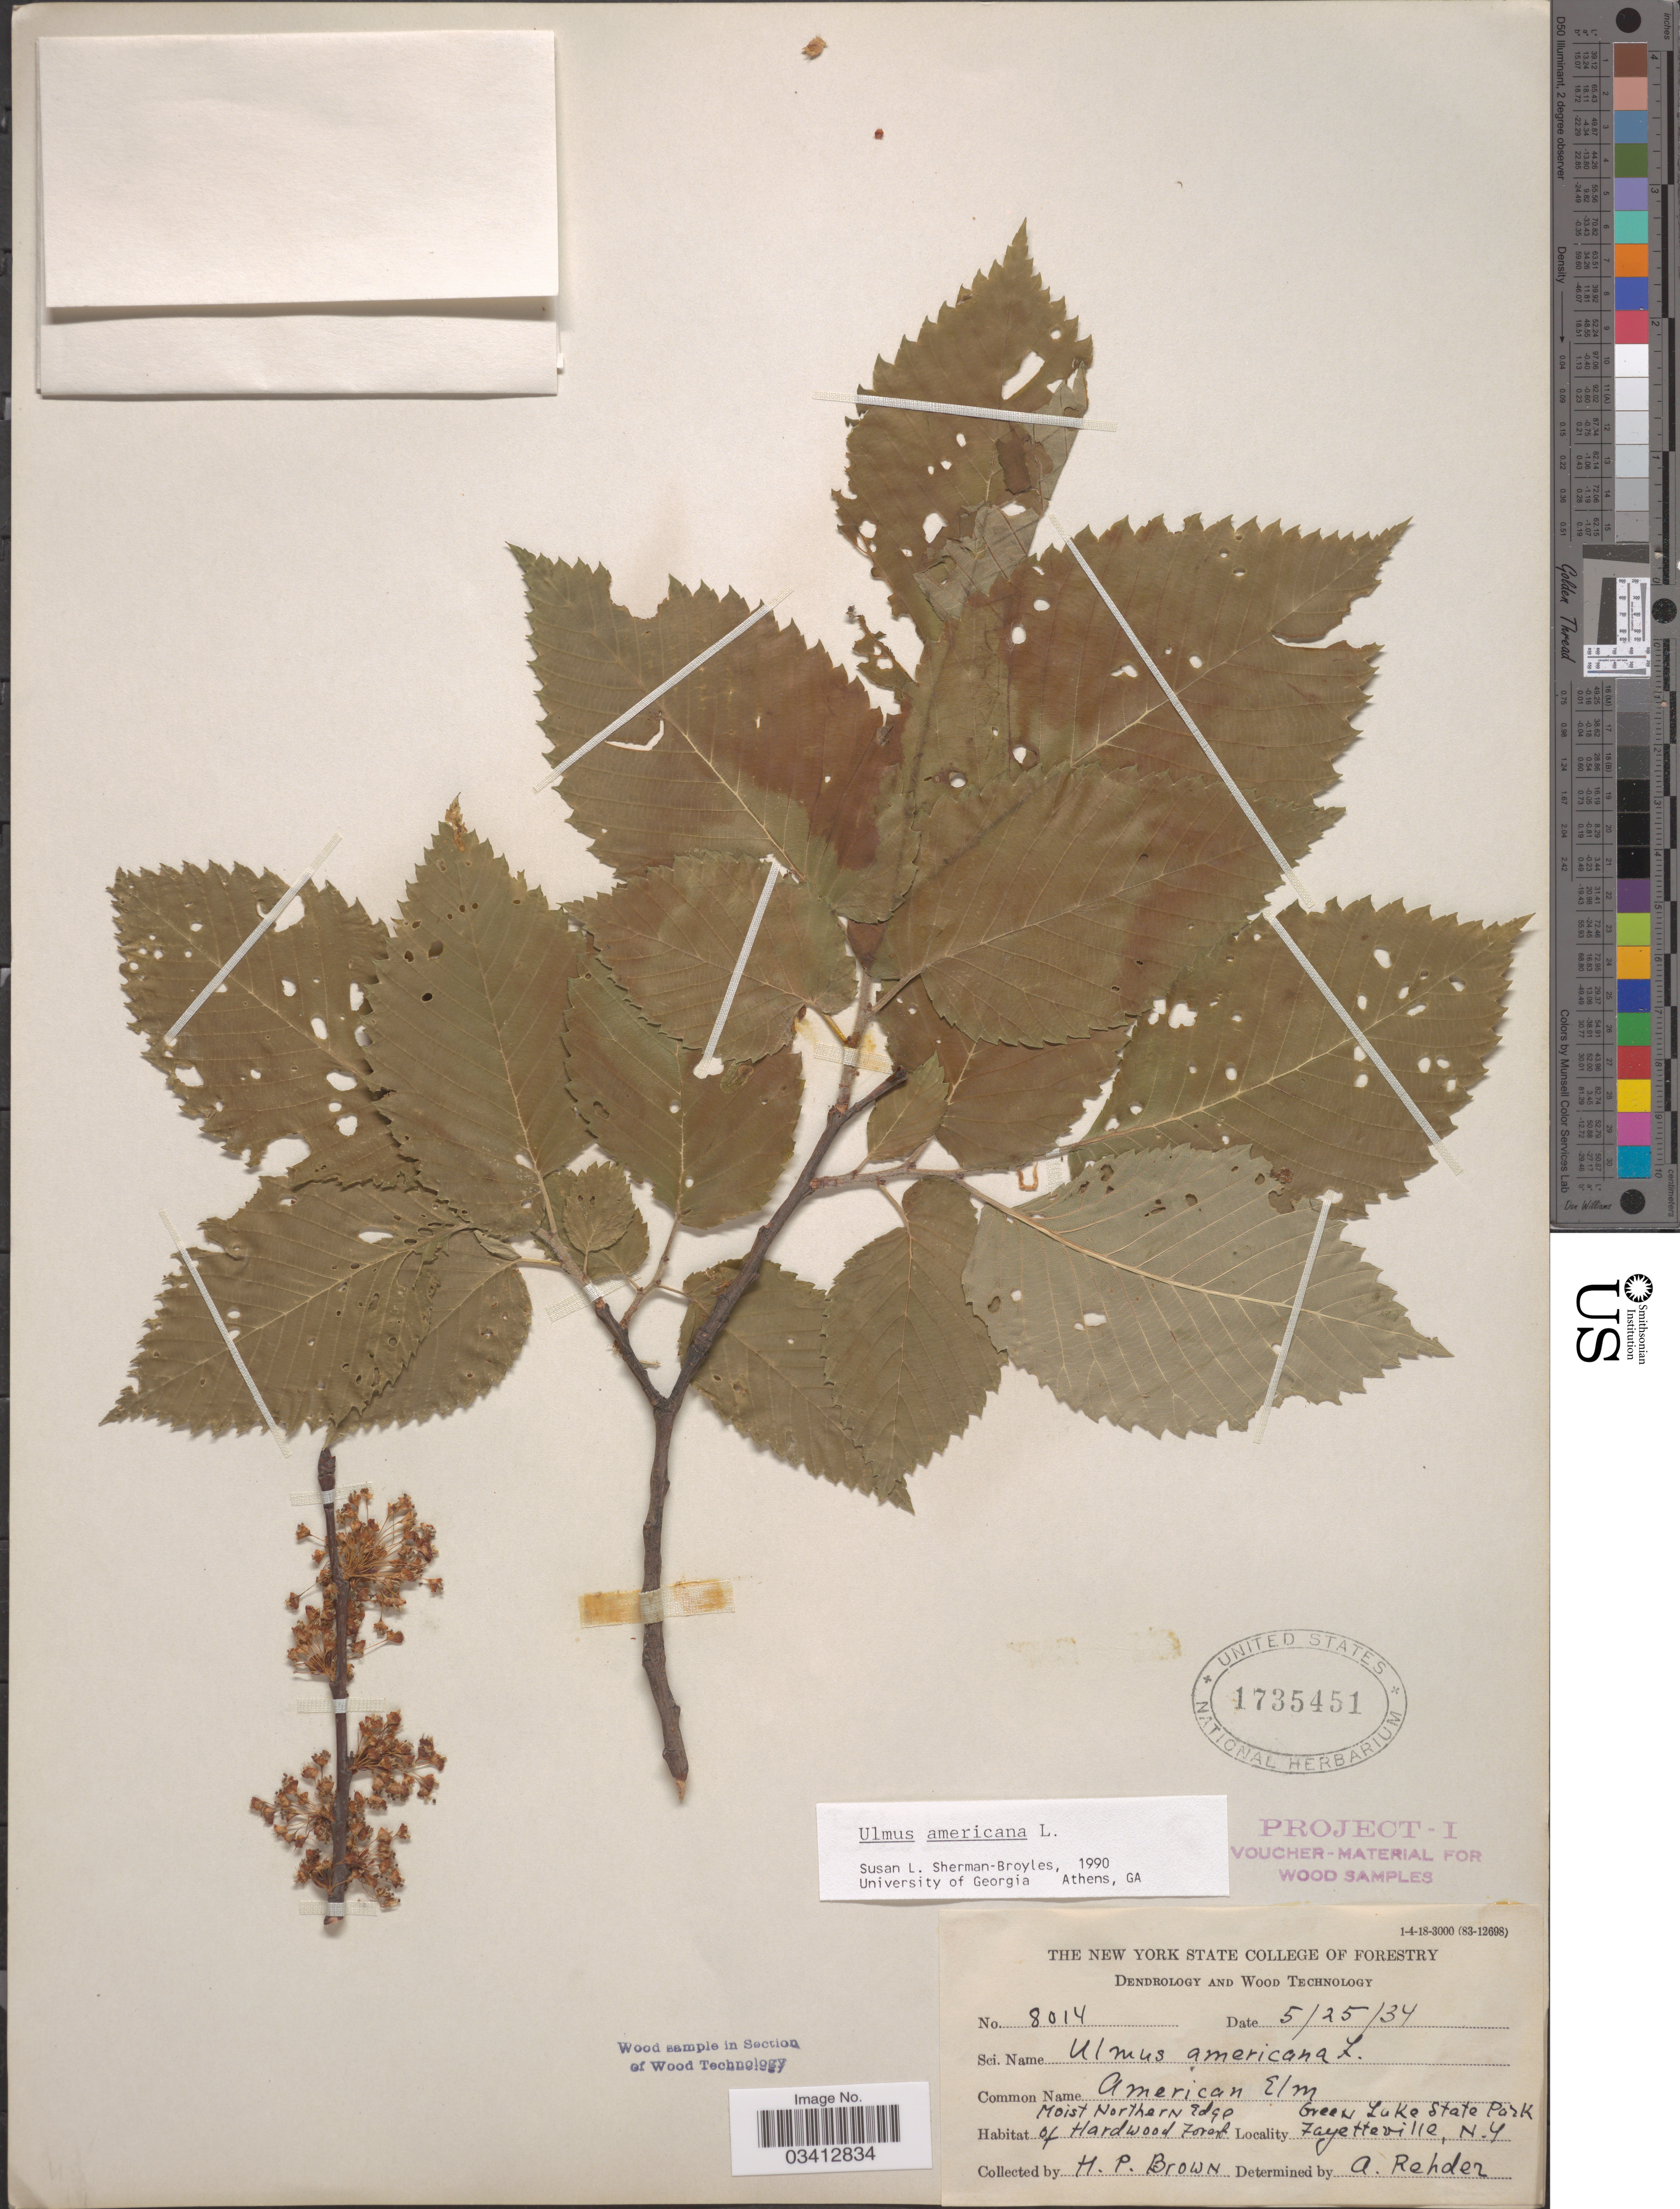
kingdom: Plantae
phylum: Tracheophyta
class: Magnoliopsida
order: Rosales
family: Ulmaceae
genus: Ulmus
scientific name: Ulmus americana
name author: L.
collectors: H. P. Brown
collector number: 8014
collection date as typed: Transcribed d/m/y: 25/5/34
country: United States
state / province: New York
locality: Moist Northern Edge of Hardwood Forest. Green Lake State Park. Fayetteville.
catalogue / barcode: US 1735451